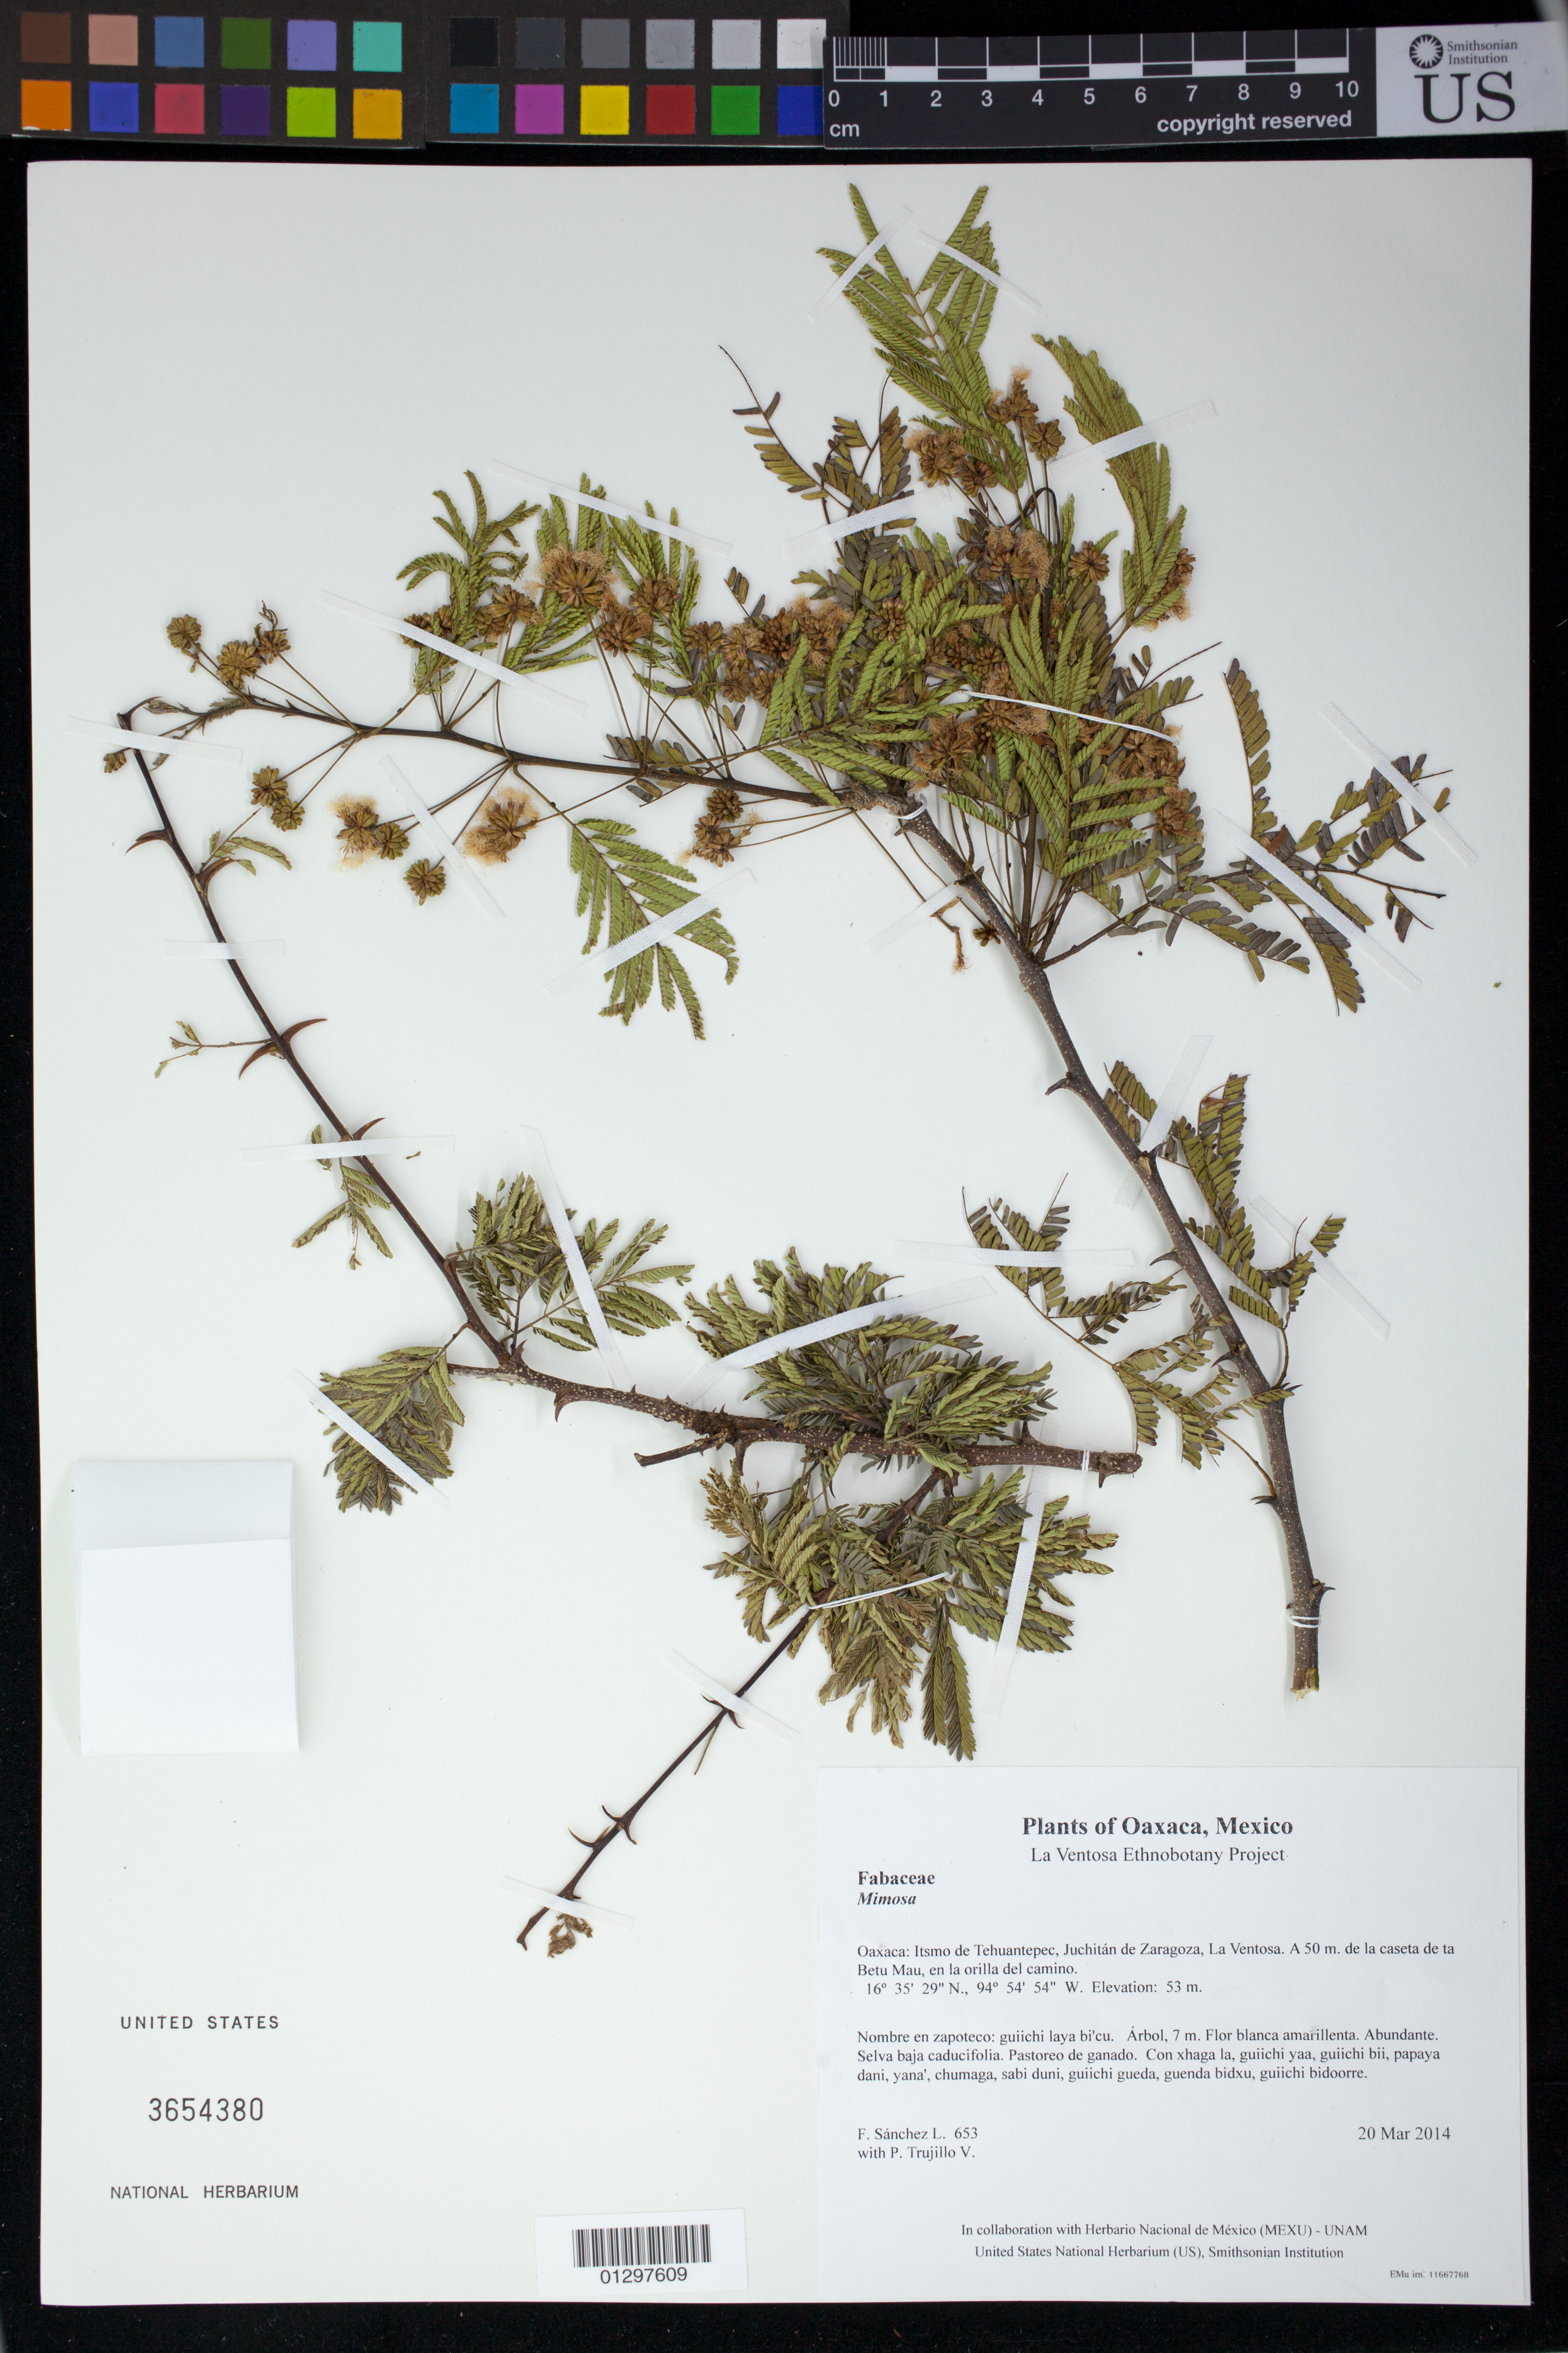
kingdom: Plantae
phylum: Tracheophyta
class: Magnoliopsida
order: Fabales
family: Fabaceae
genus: Havardia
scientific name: Havardia campylacantha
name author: (L. Rico & M. Sousa) Barneby & J.W. Grimes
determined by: Cruz D., R.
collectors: F. Sánchez L. & P. Trujillo V.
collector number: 653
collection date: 2014-03-20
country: Mexico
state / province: Oaxaca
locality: Itsmo de Tehuantepec, Juchitán de Zaragoza, La Ventosa. A 50 m. de la caseta de ta Betu Mau, en la orilla del camino.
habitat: Selva baja caducifolia. Pastoreo de ganado.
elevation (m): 53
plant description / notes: JEBOT, MEXU, SERO, SIPI, US; Yaga. 7 m. Guie' naquichi' naguchi ga. Stale.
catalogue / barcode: US 3654380